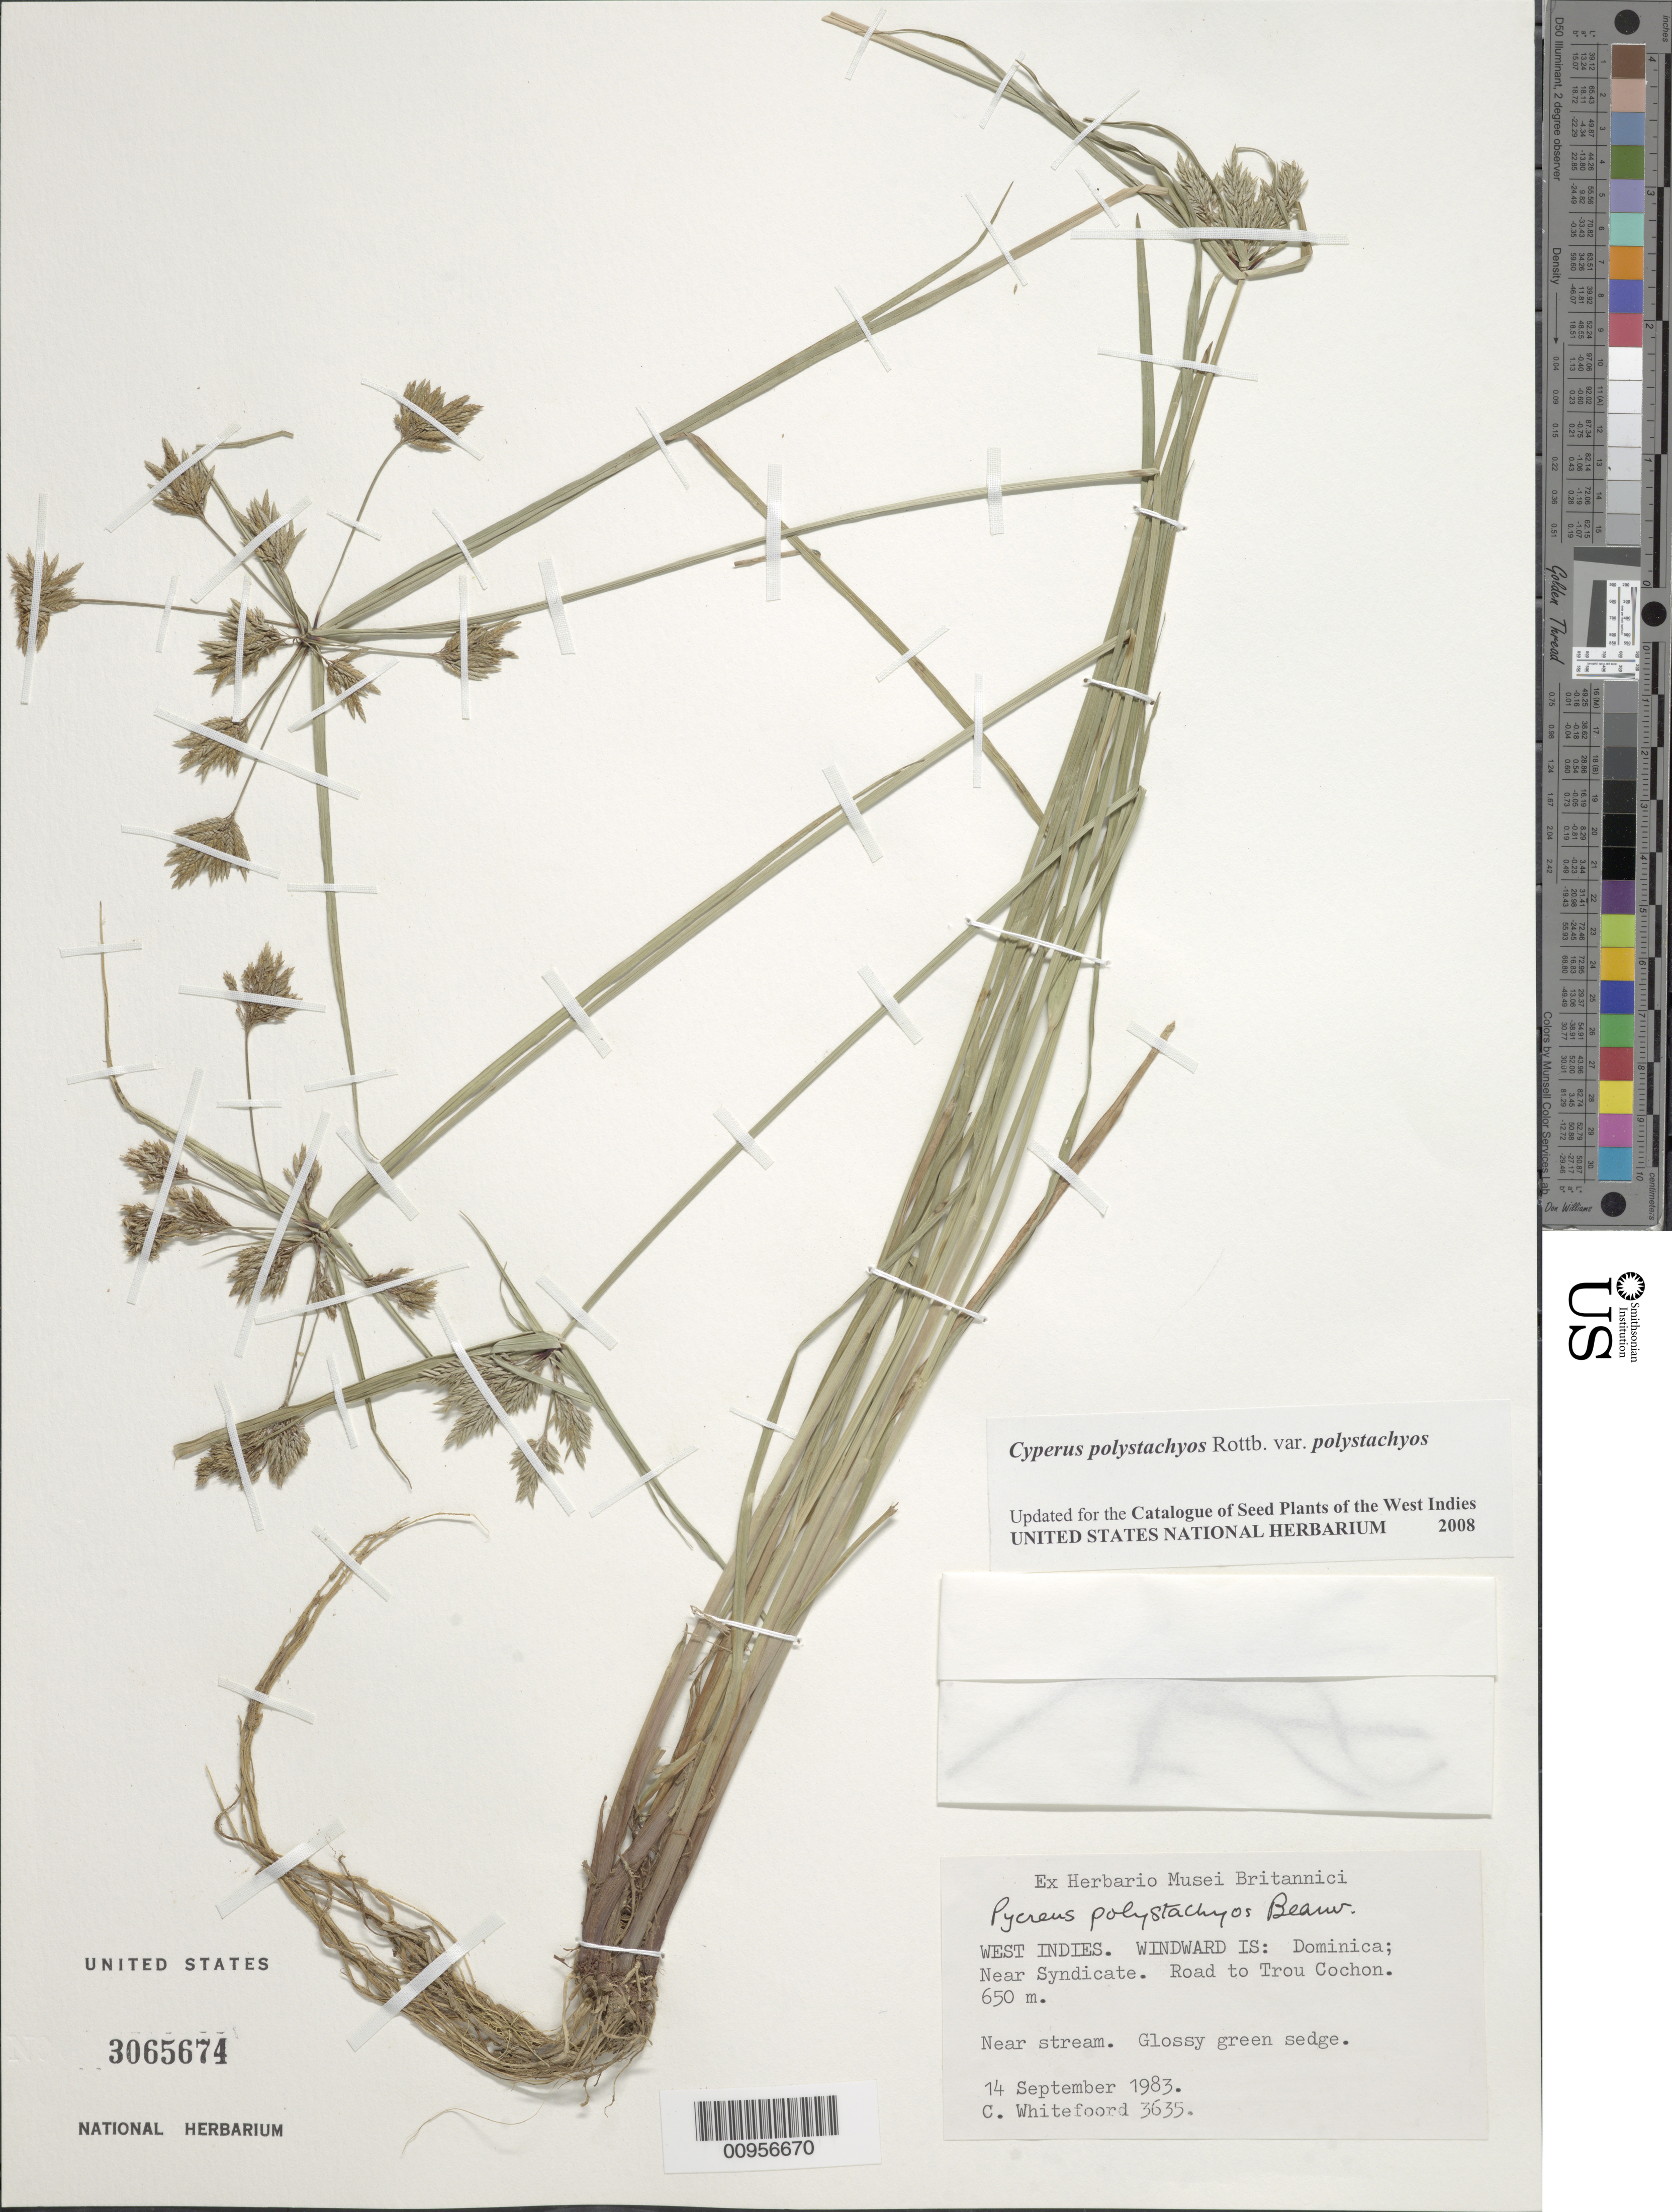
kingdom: Plantae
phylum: Tracheophyta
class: Liliopsida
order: Poales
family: Cyperaceae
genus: Cyperus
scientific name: Cyperus polystachyos var. polystachyos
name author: Rottb.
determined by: Strong, M. T., (US), Smithsonian Institution - National Museum of Natural History (UNITED STATES)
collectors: C. Whitefoord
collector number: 3635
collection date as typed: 14 Sep 1983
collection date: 1983-09-14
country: Dominica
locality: Near Syndicate, road to Trou Cochon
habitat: Near stream along road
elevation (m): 650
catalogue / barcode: US 3065674